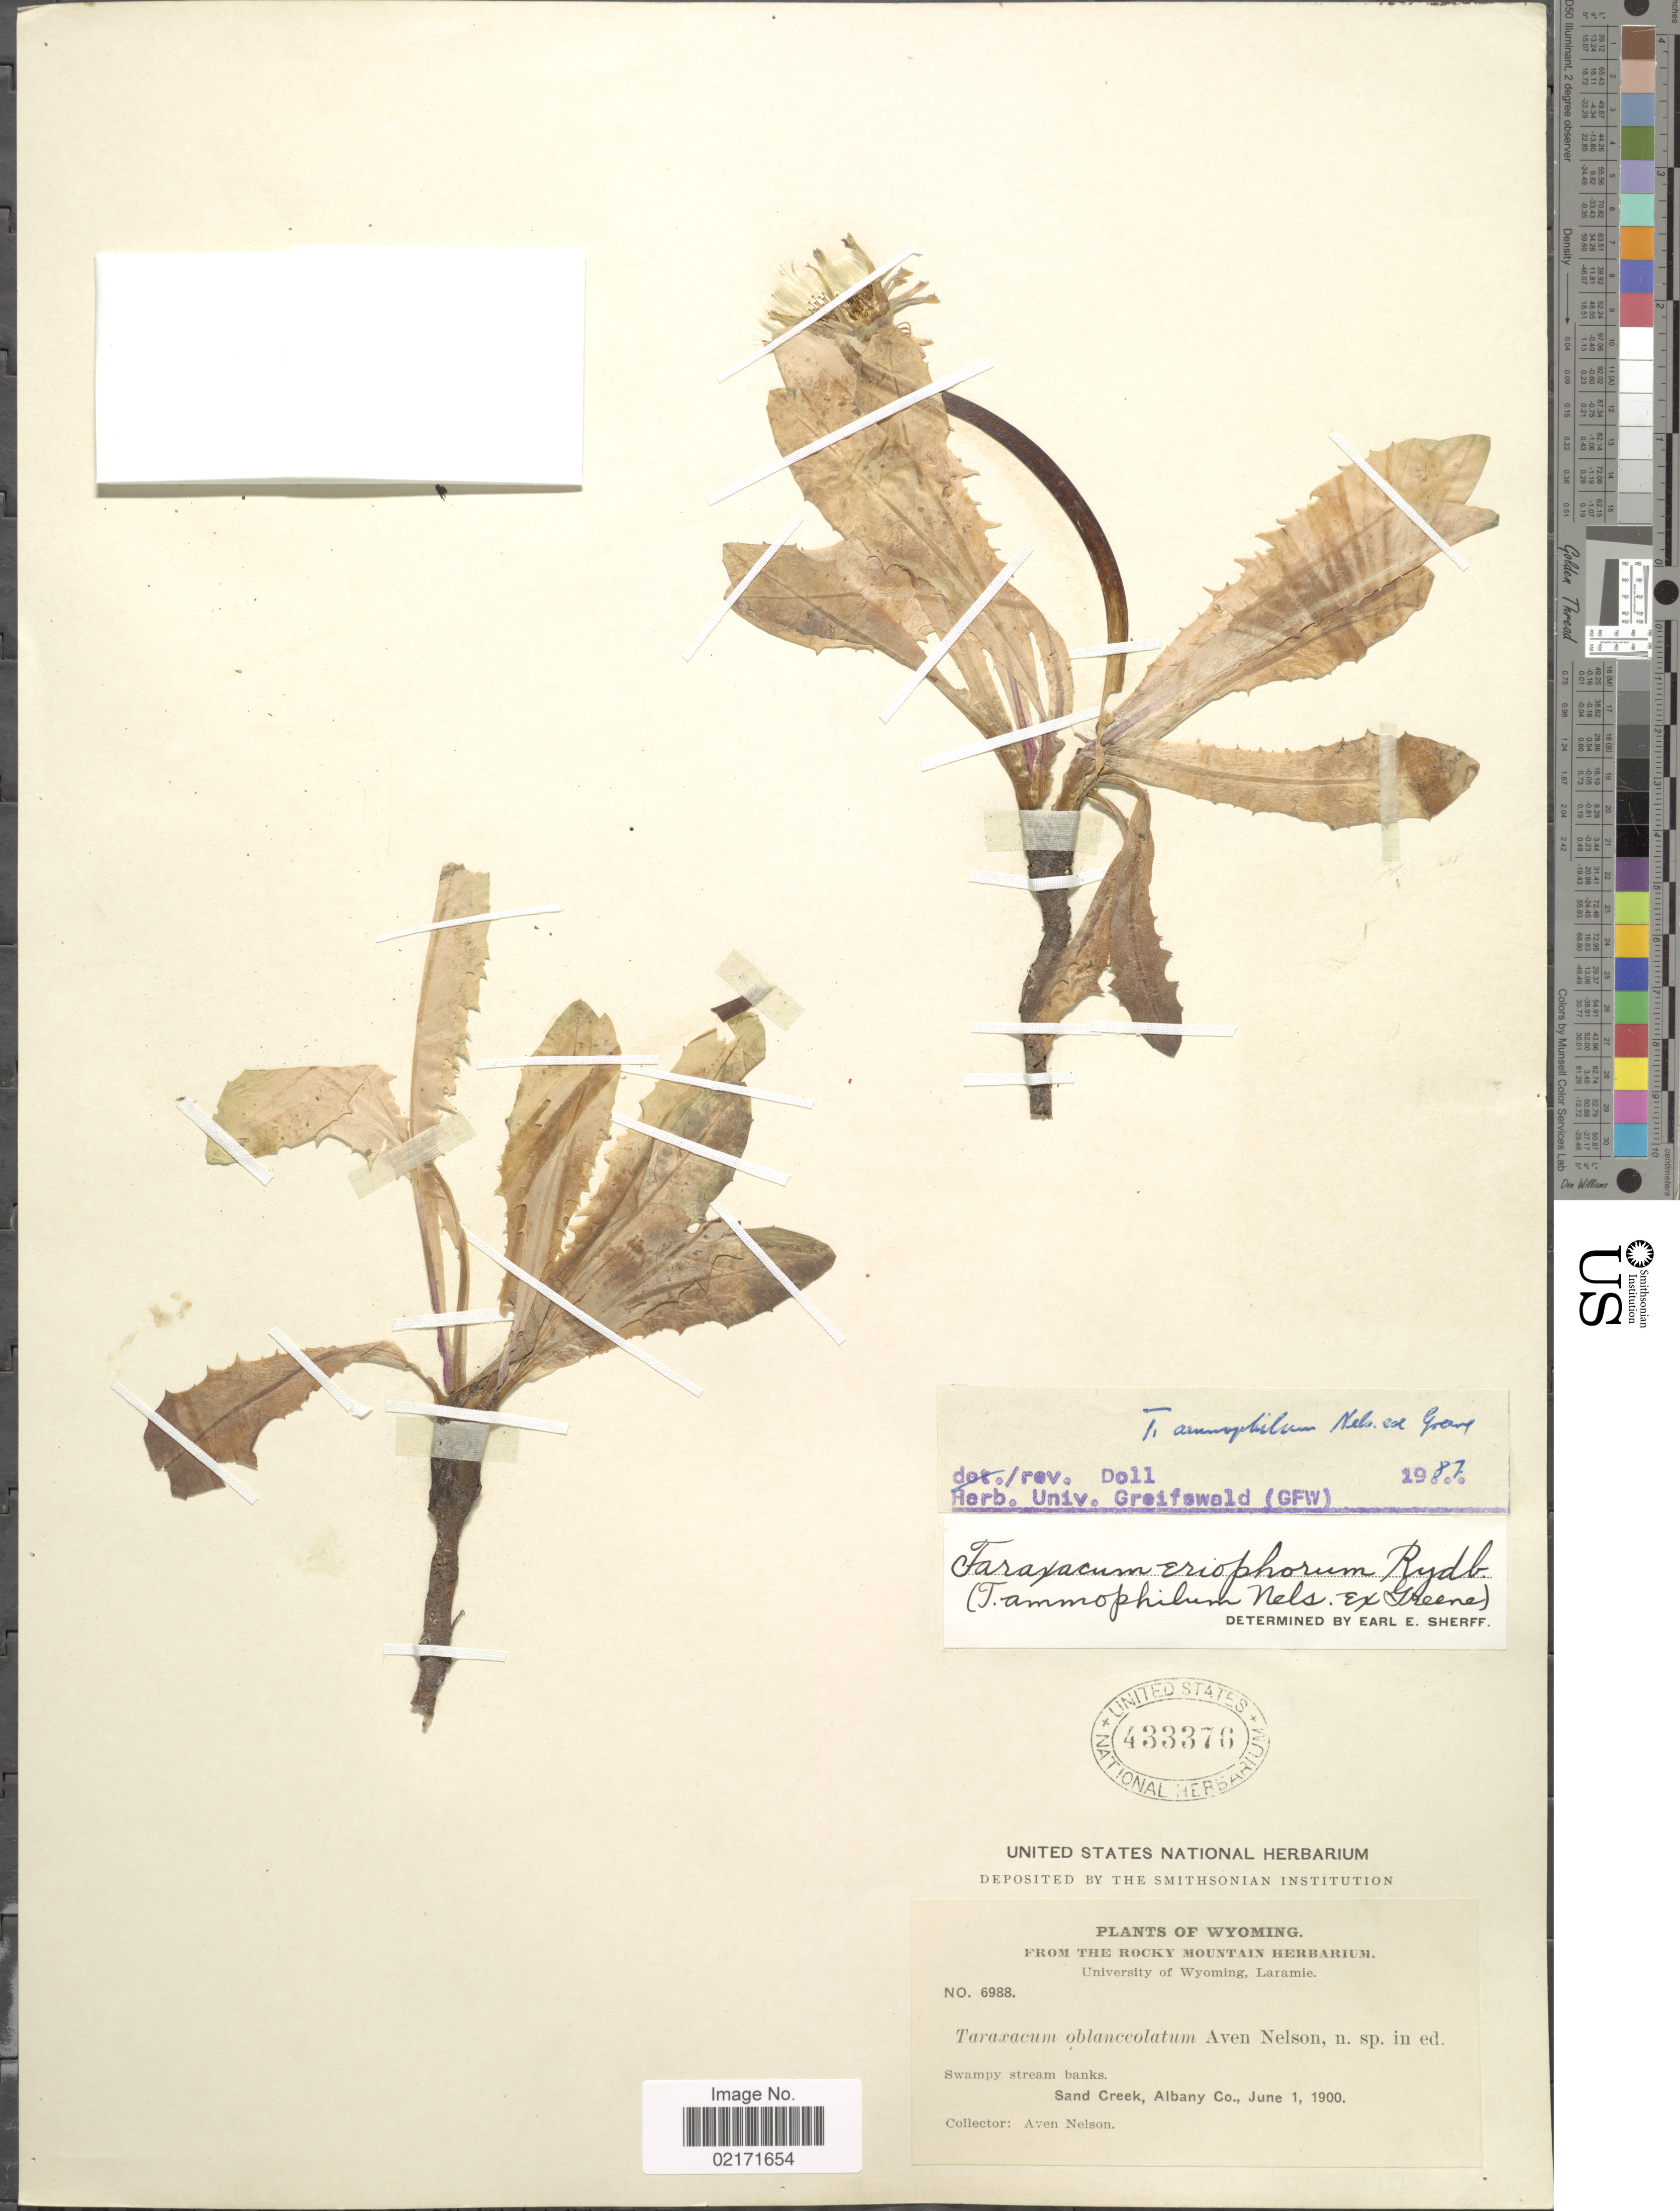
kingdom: Plantae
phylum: Tracheophyta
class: Magnoliopsida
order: Asterales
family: Asteraceae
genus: Taraxacum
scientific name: Taraxacum ammophilum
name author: Greene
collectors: A. Nelson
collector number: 6988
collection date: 1900-06-01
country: United States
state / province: Wyoming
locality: Swampy stream banks, Sand Creek, Albany Co.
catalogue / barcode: US 433376